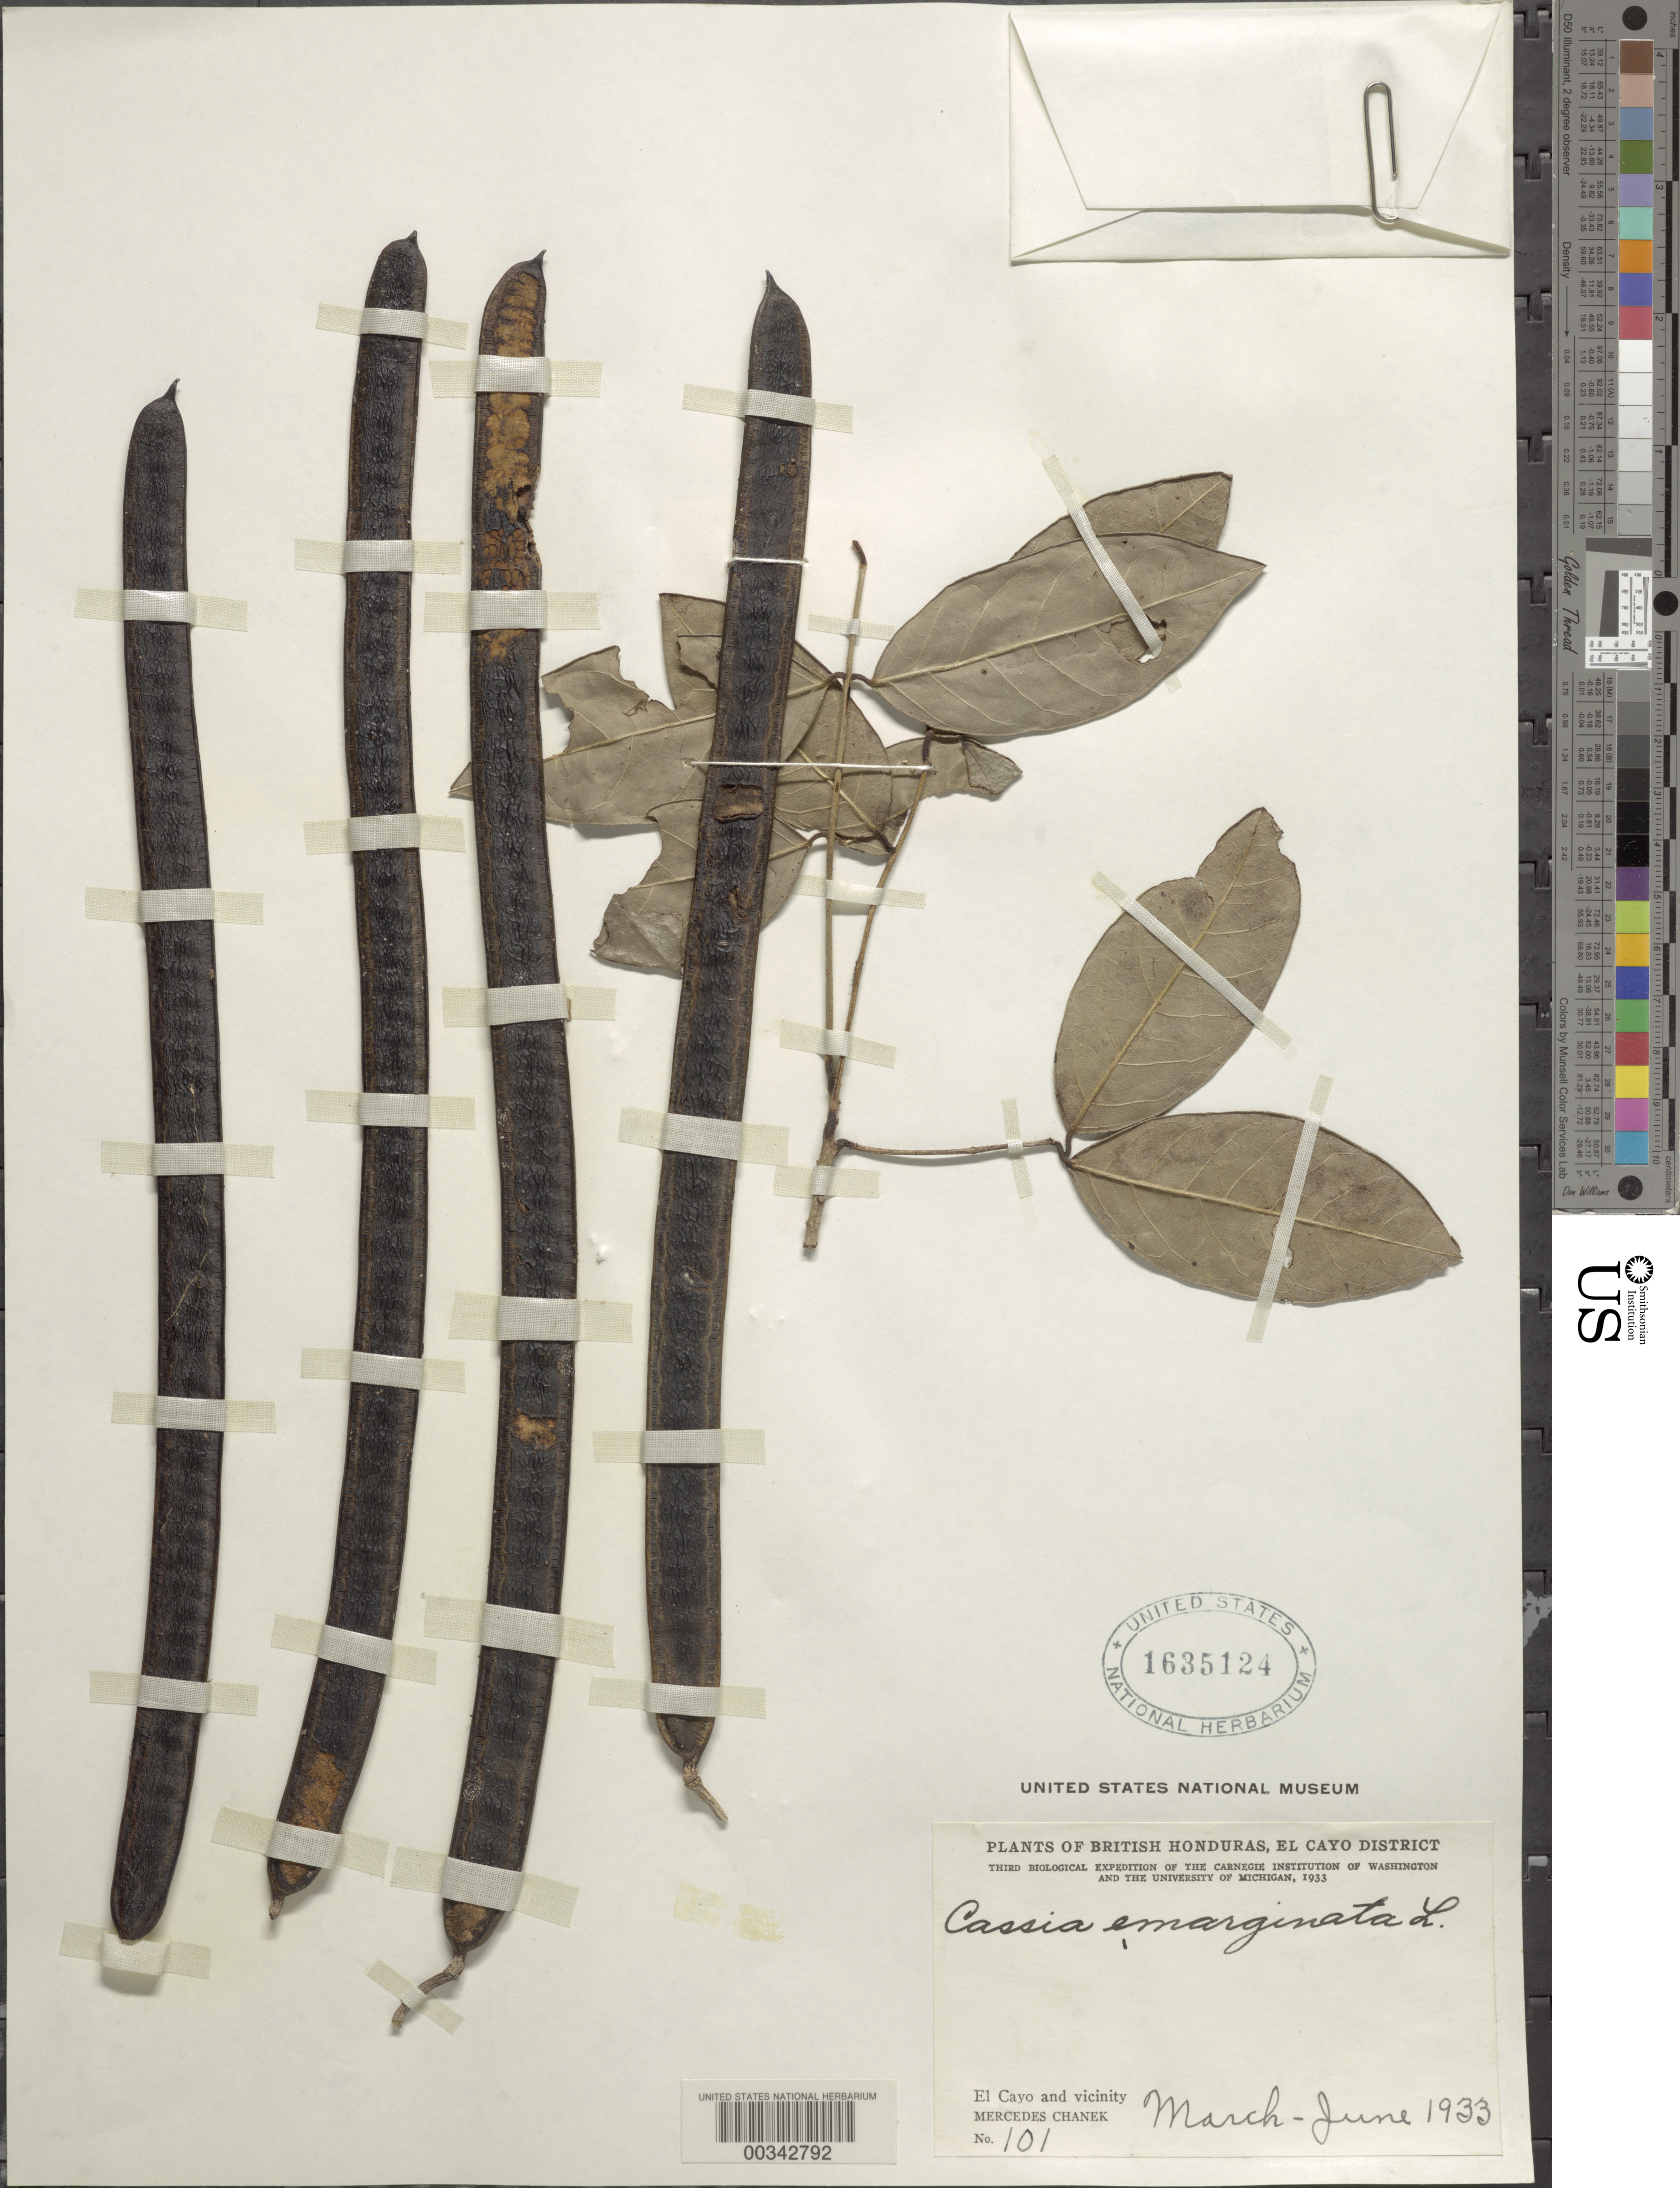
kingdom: Plantae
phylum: Tracheophyta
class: Magnoliopsida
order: Fabales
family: Fabaceae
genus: Senna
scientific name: Senna emarginata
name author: L.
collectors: M. Chanek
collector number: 101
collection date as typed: Mar 1933 to -- Jun 1933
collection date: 1933-03/1933-06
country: Belize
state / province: Cayo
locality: El Cayo and vicinity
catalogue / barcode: US 1635124